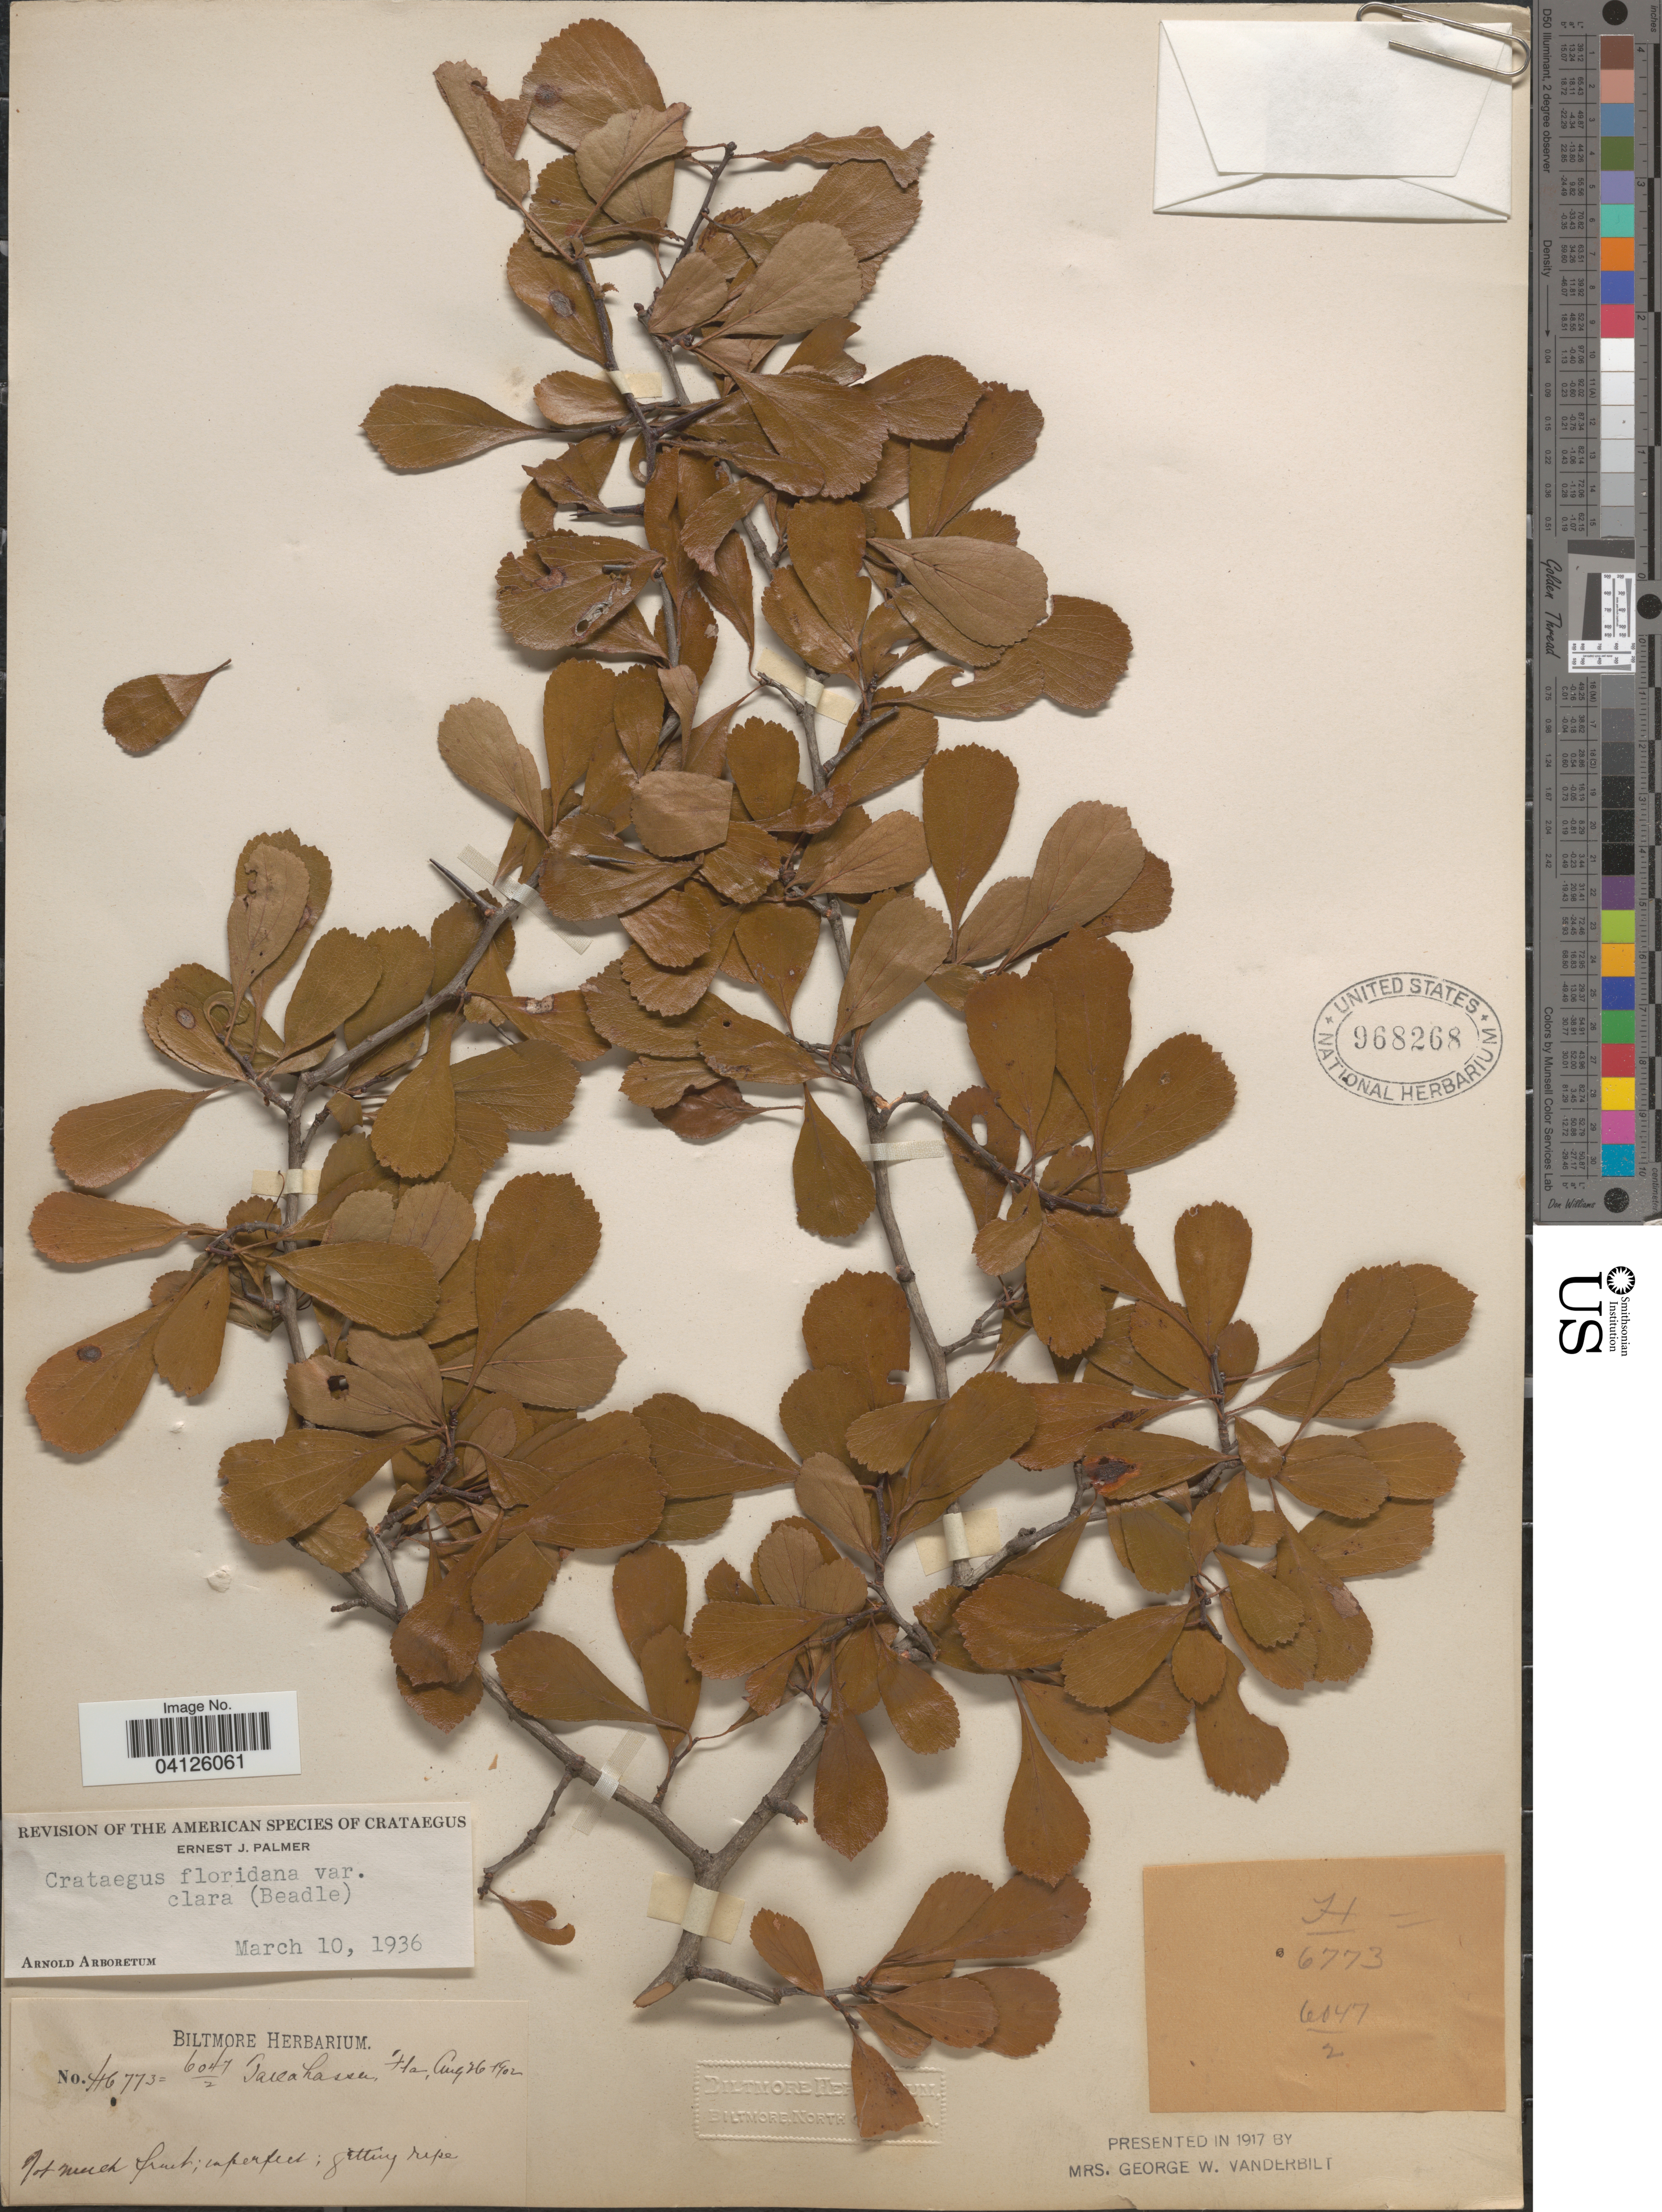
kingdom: Plantae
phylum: Tracheophyta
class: Magnoliopsida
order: Rosales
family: Rosaceae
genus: Crataegus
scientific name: Crataegus floridana var. clara (Beadle) ined.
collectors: ex herb. Biltmore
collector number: H6773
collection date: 1902-08-26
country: United States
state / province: Florida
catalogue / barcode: US 968268